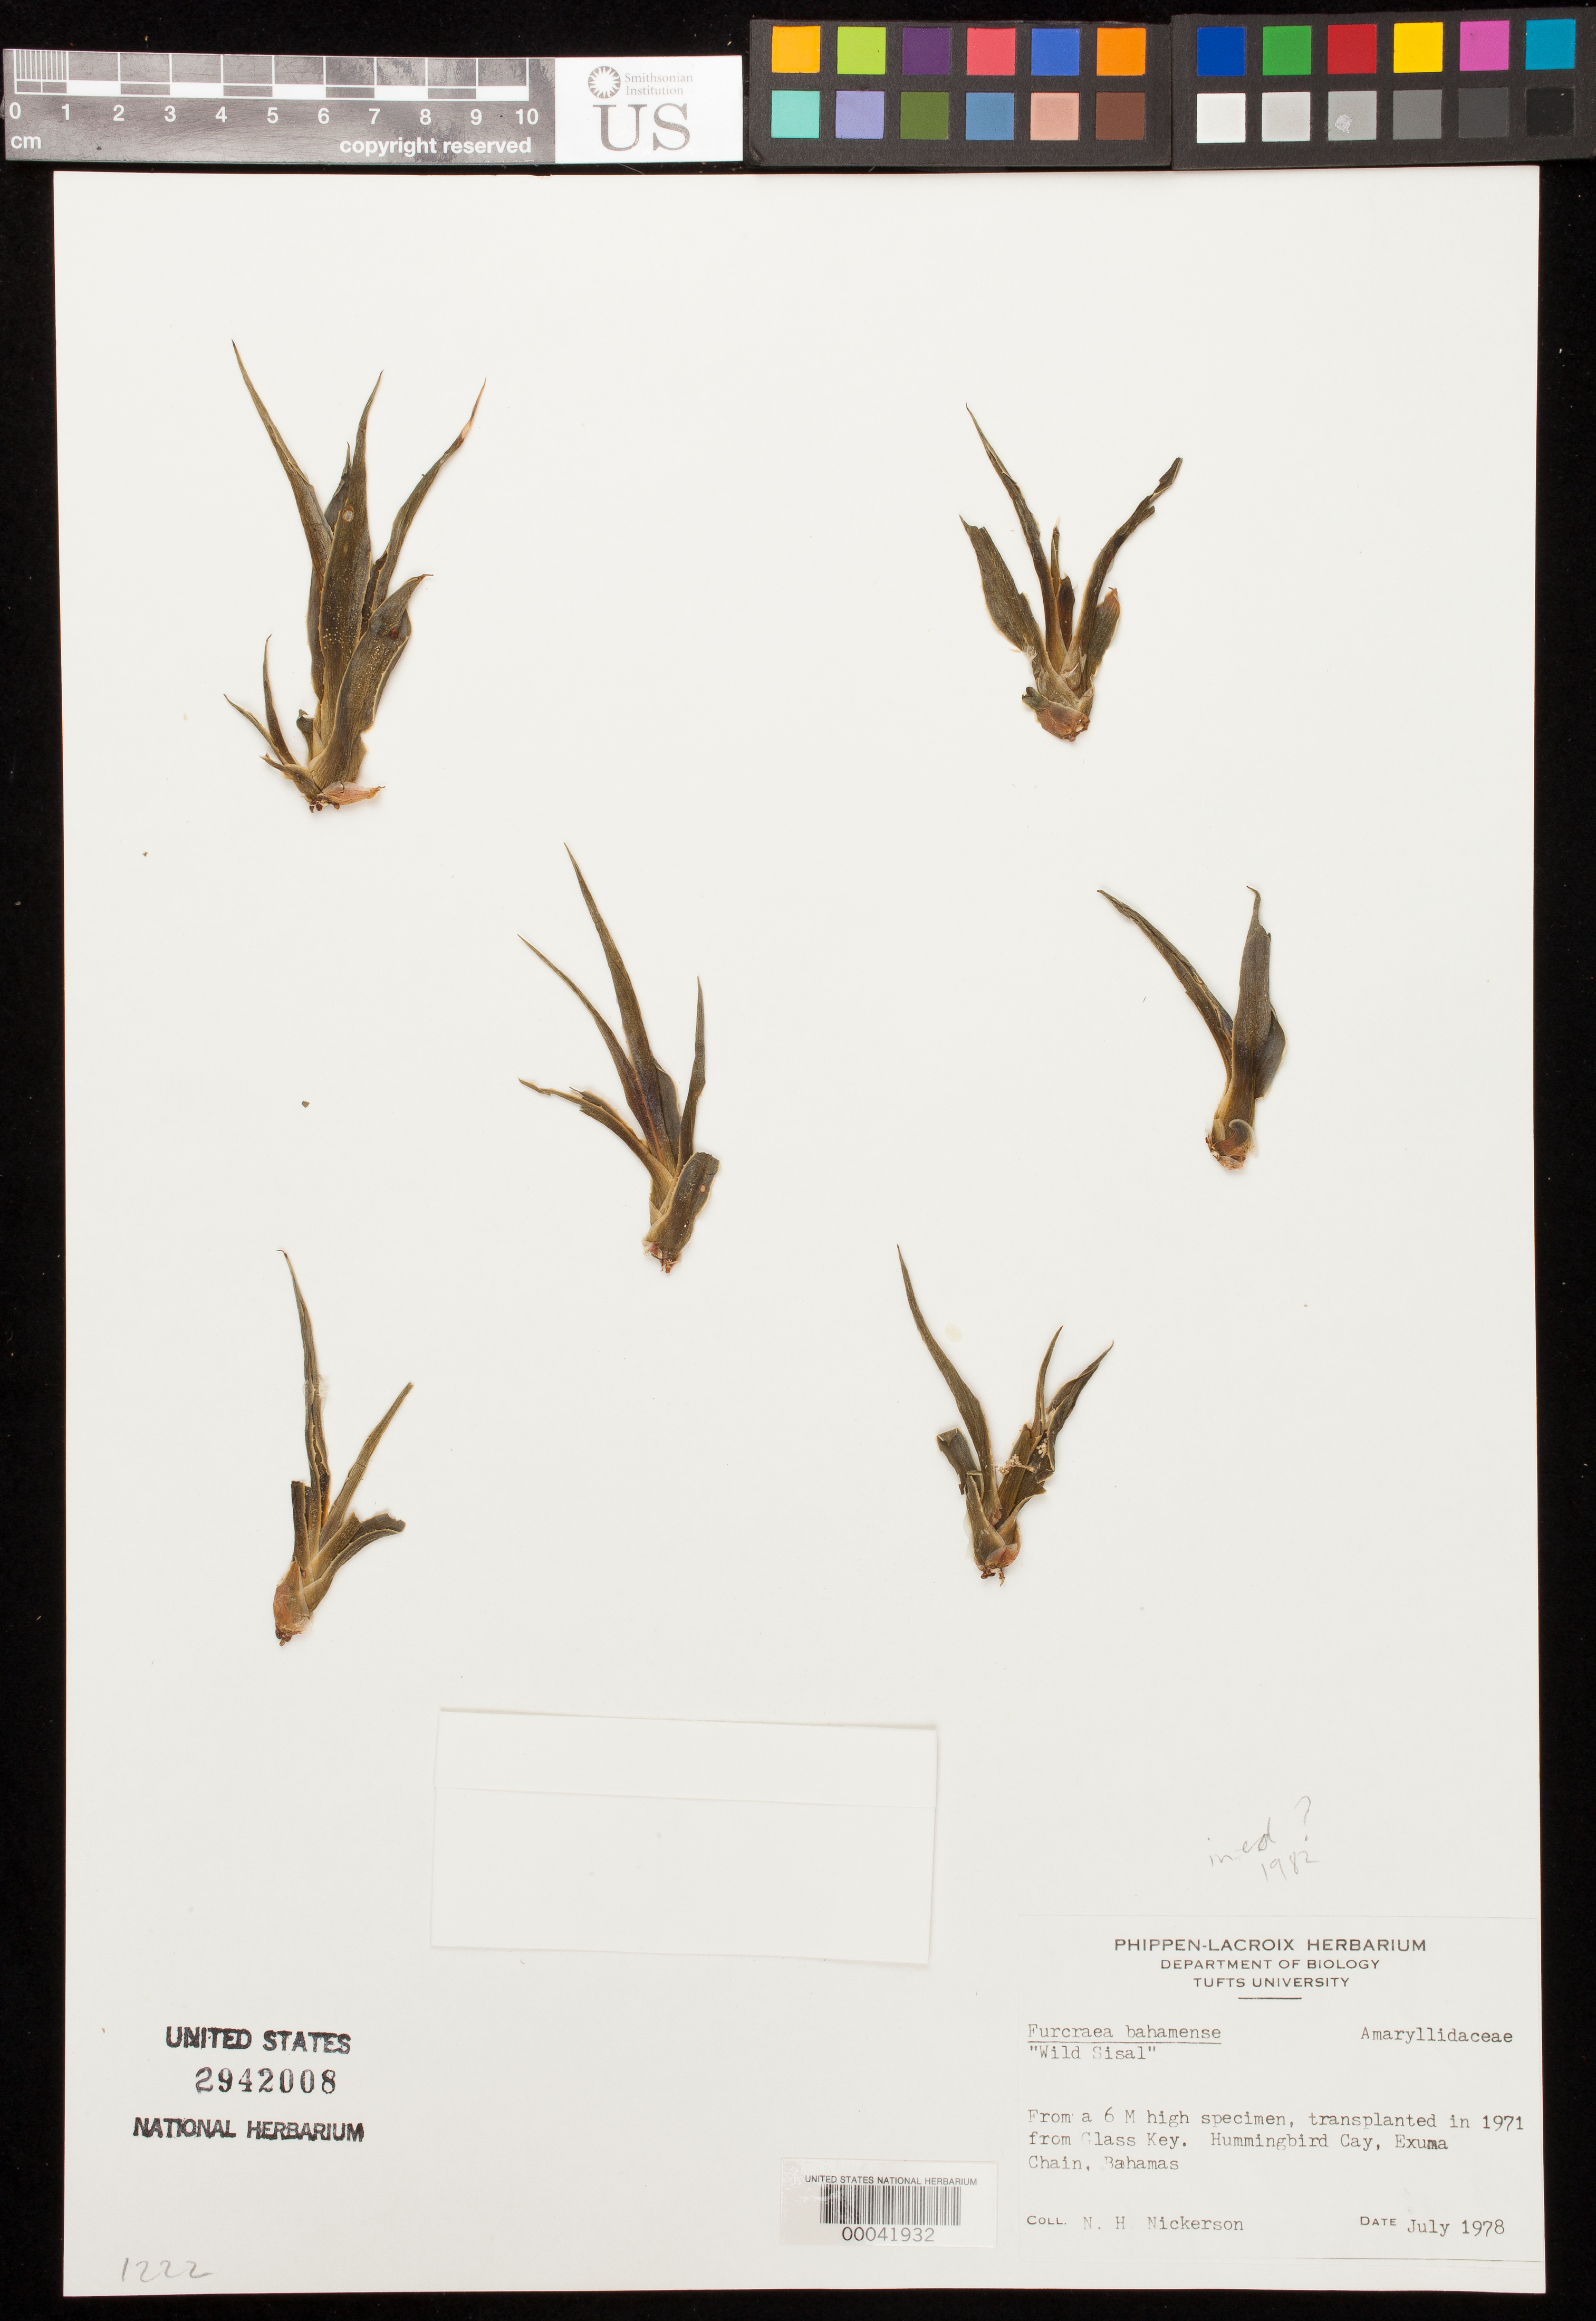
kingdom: Plantae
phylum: Tracheophyta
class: Liliopsida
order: Asparagales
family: Asparagaceae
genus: Furcraea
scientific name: Furcraea sp.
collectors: N. Nickerson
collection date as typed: Jul 1978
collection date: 1978-07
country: Bahamas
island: Hummingbird Cay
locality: Hummingbird cay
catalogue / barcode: US 2942008